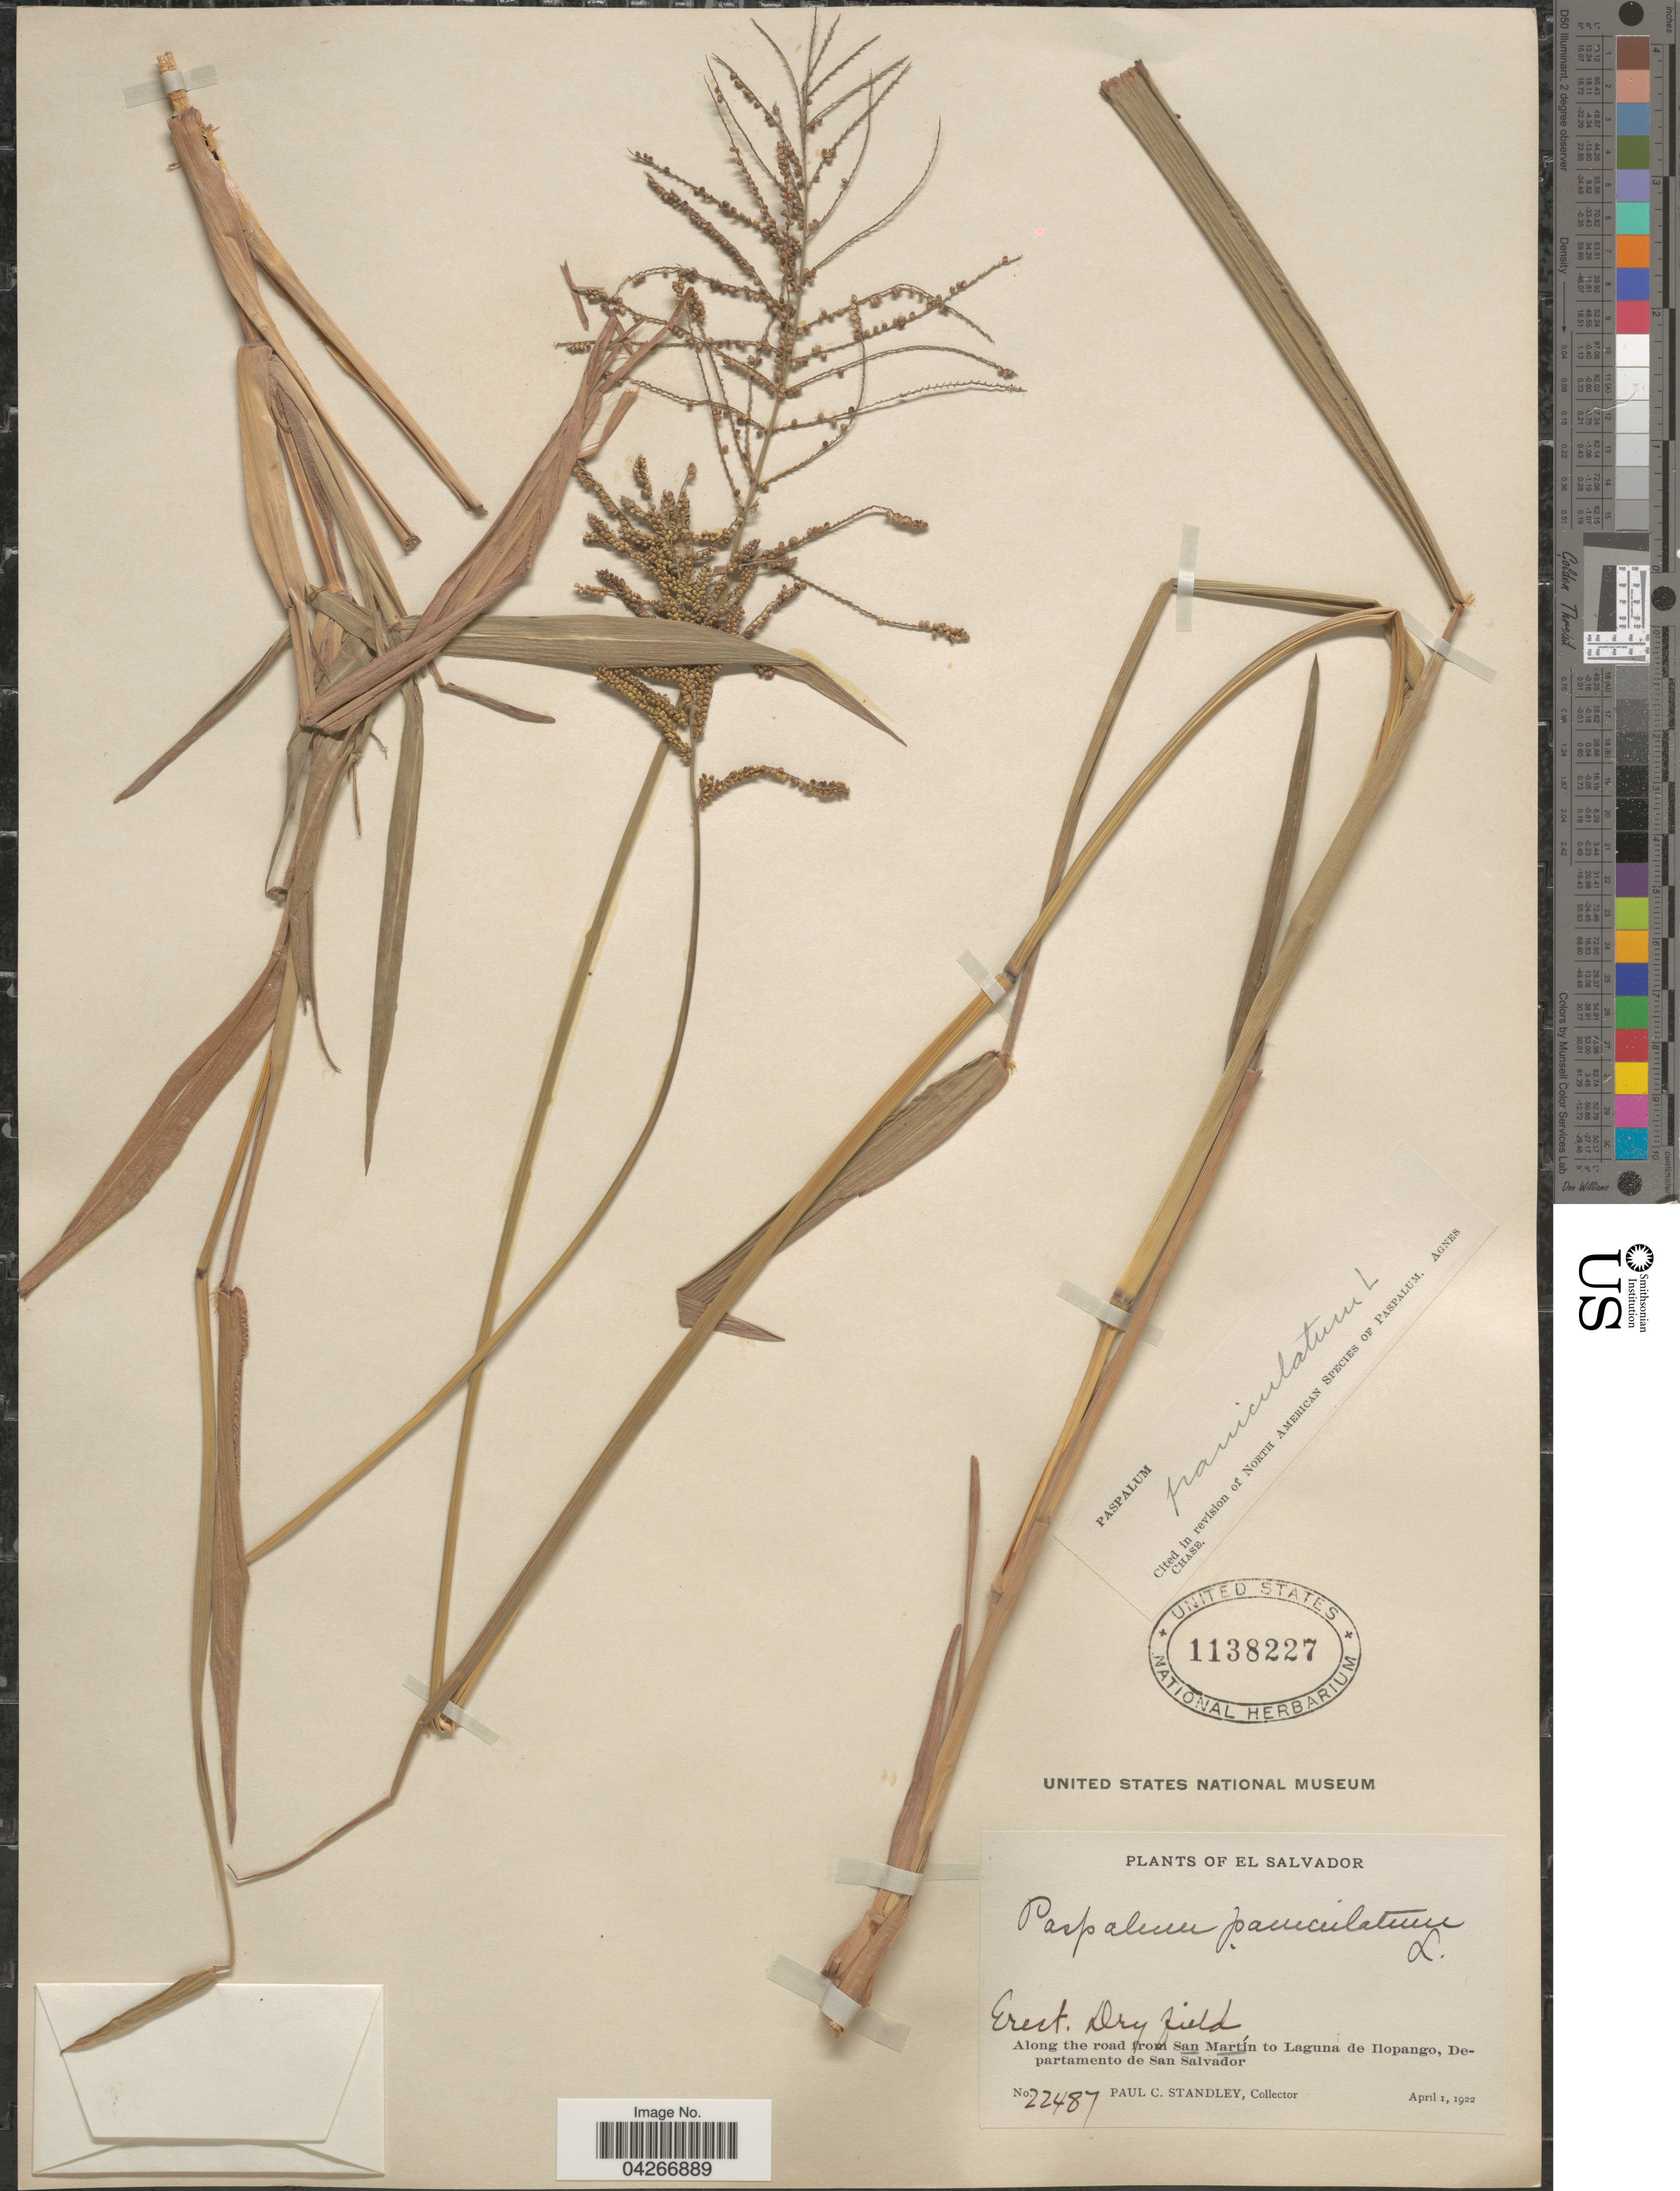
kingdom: Plantae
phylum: Tracheophyta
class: Liliopsida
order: Poales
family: Poaceae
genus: Paspalum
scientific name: Paspalum paniculatum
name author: L.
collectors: P. C. Standley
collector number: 22487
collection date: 1922-04-01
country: El Salvador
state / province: San Salvador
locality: Along the road from San Martín to Laguna de Ilopango, Departamento de San Salvador.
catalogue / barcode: US 1138227